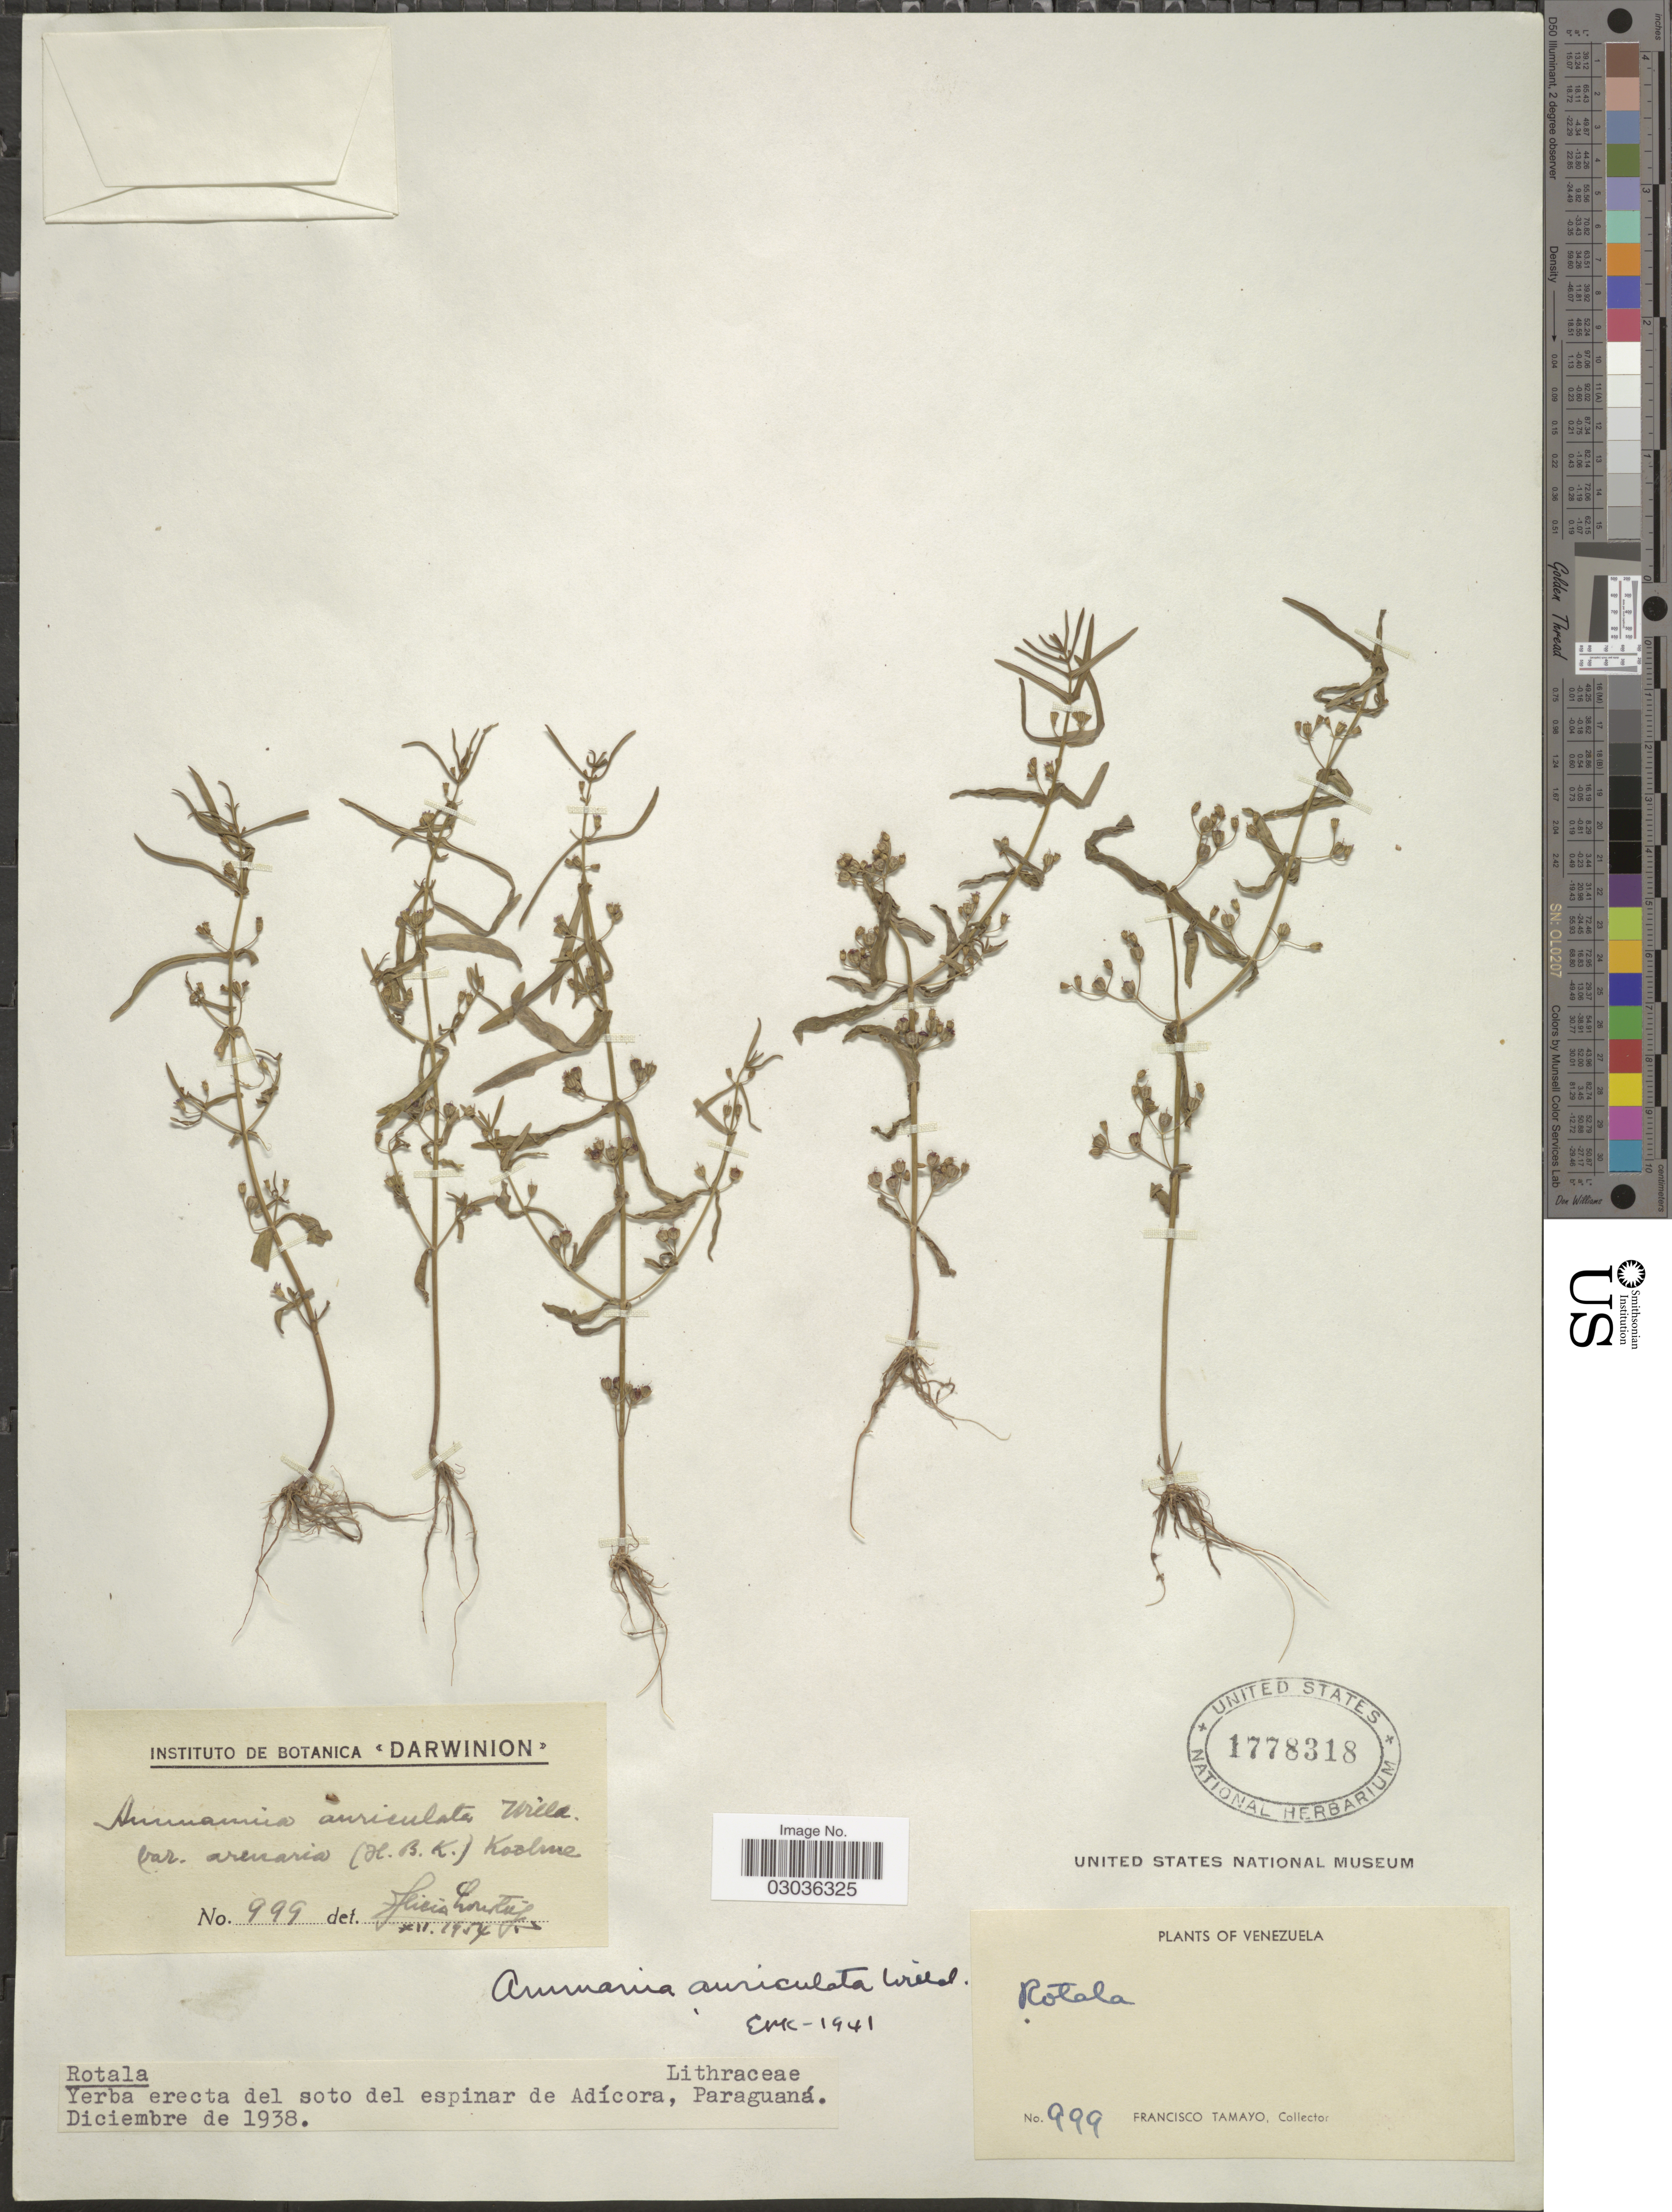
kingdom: Plantae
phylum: Tracheophyta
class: Magnoliopsida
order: Myrtales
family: Lythraceae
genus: Ammannia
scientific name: Ammannia auriculata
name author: Willd.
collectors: F. Tamayo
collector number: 999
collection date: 1938-12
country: Venezuela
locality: Yerba erecta del soto del espinar de Adícora, Paraguaná.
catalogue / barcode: US 1778318